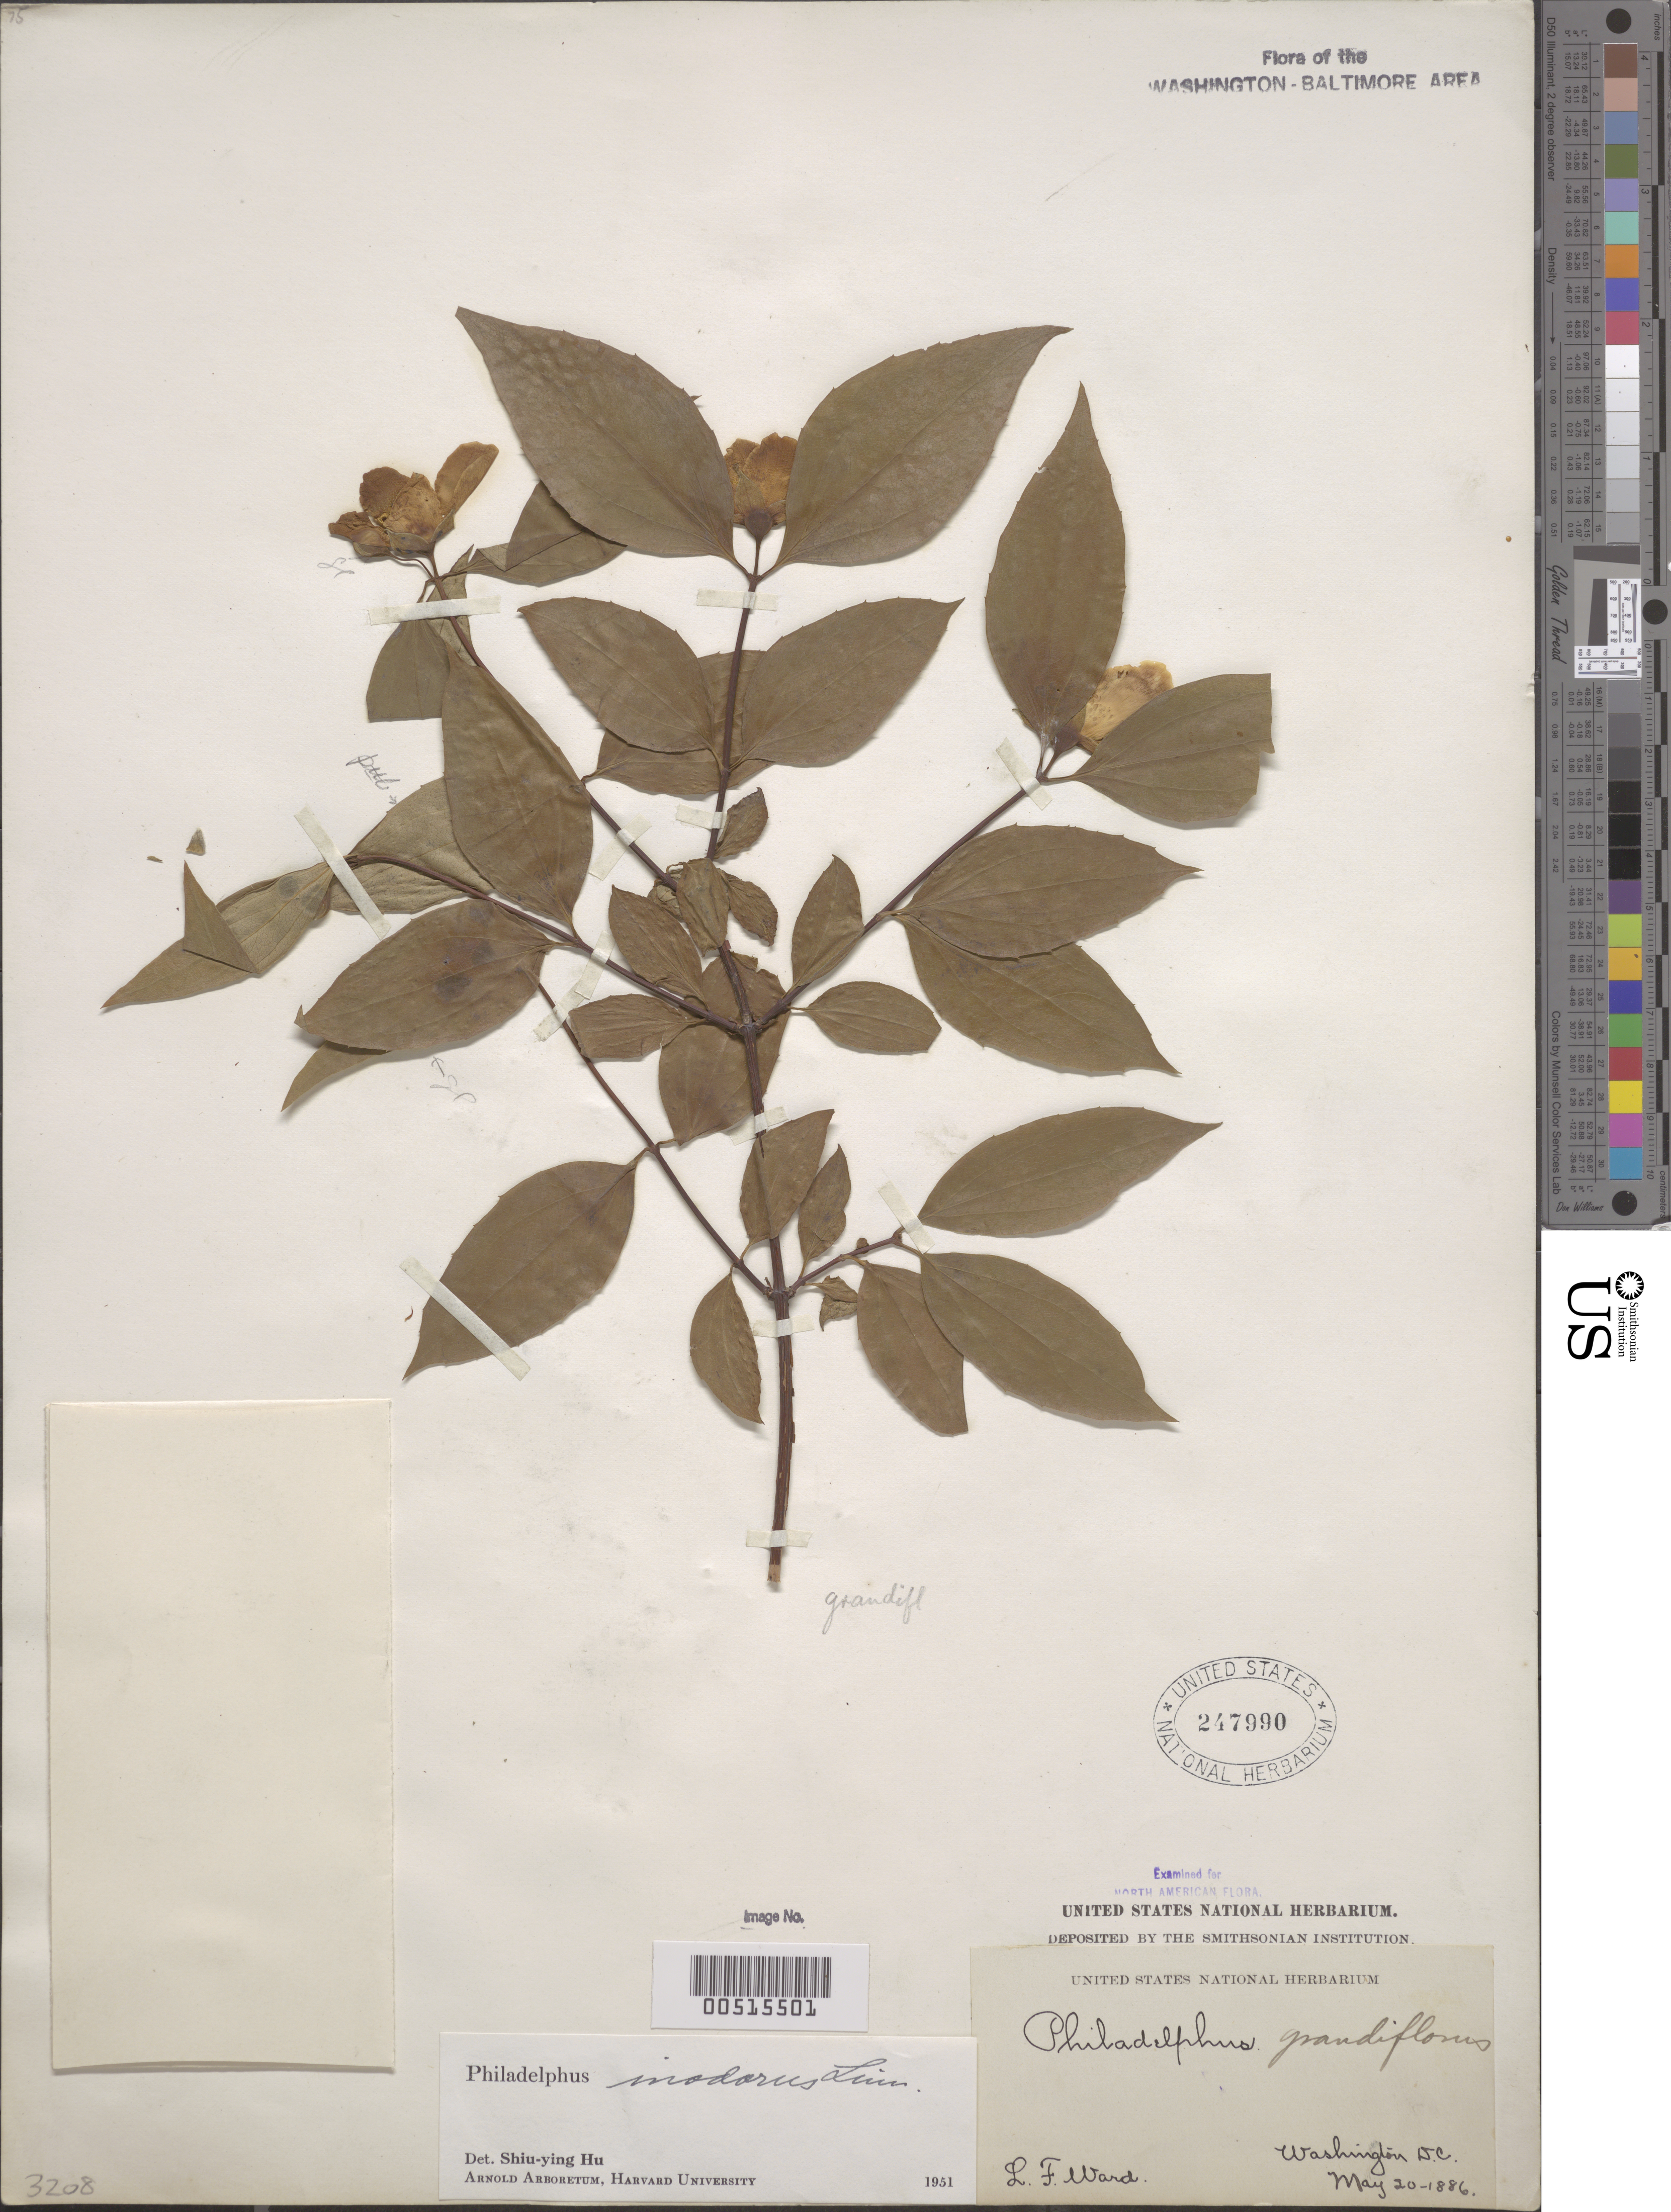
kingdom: Plantae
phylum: Tracheophyta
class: Magnoliopsida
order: Cornales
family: Hydrangeaceae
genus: Philadelphus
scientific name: Philadelphus inodorus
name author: L.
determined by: Hu, S. Y.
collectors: L. F. Ward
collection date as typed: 20 May 1886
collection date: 1886-05-20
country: United States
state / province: District of Columbia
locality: Washington area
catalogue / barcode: US 247990